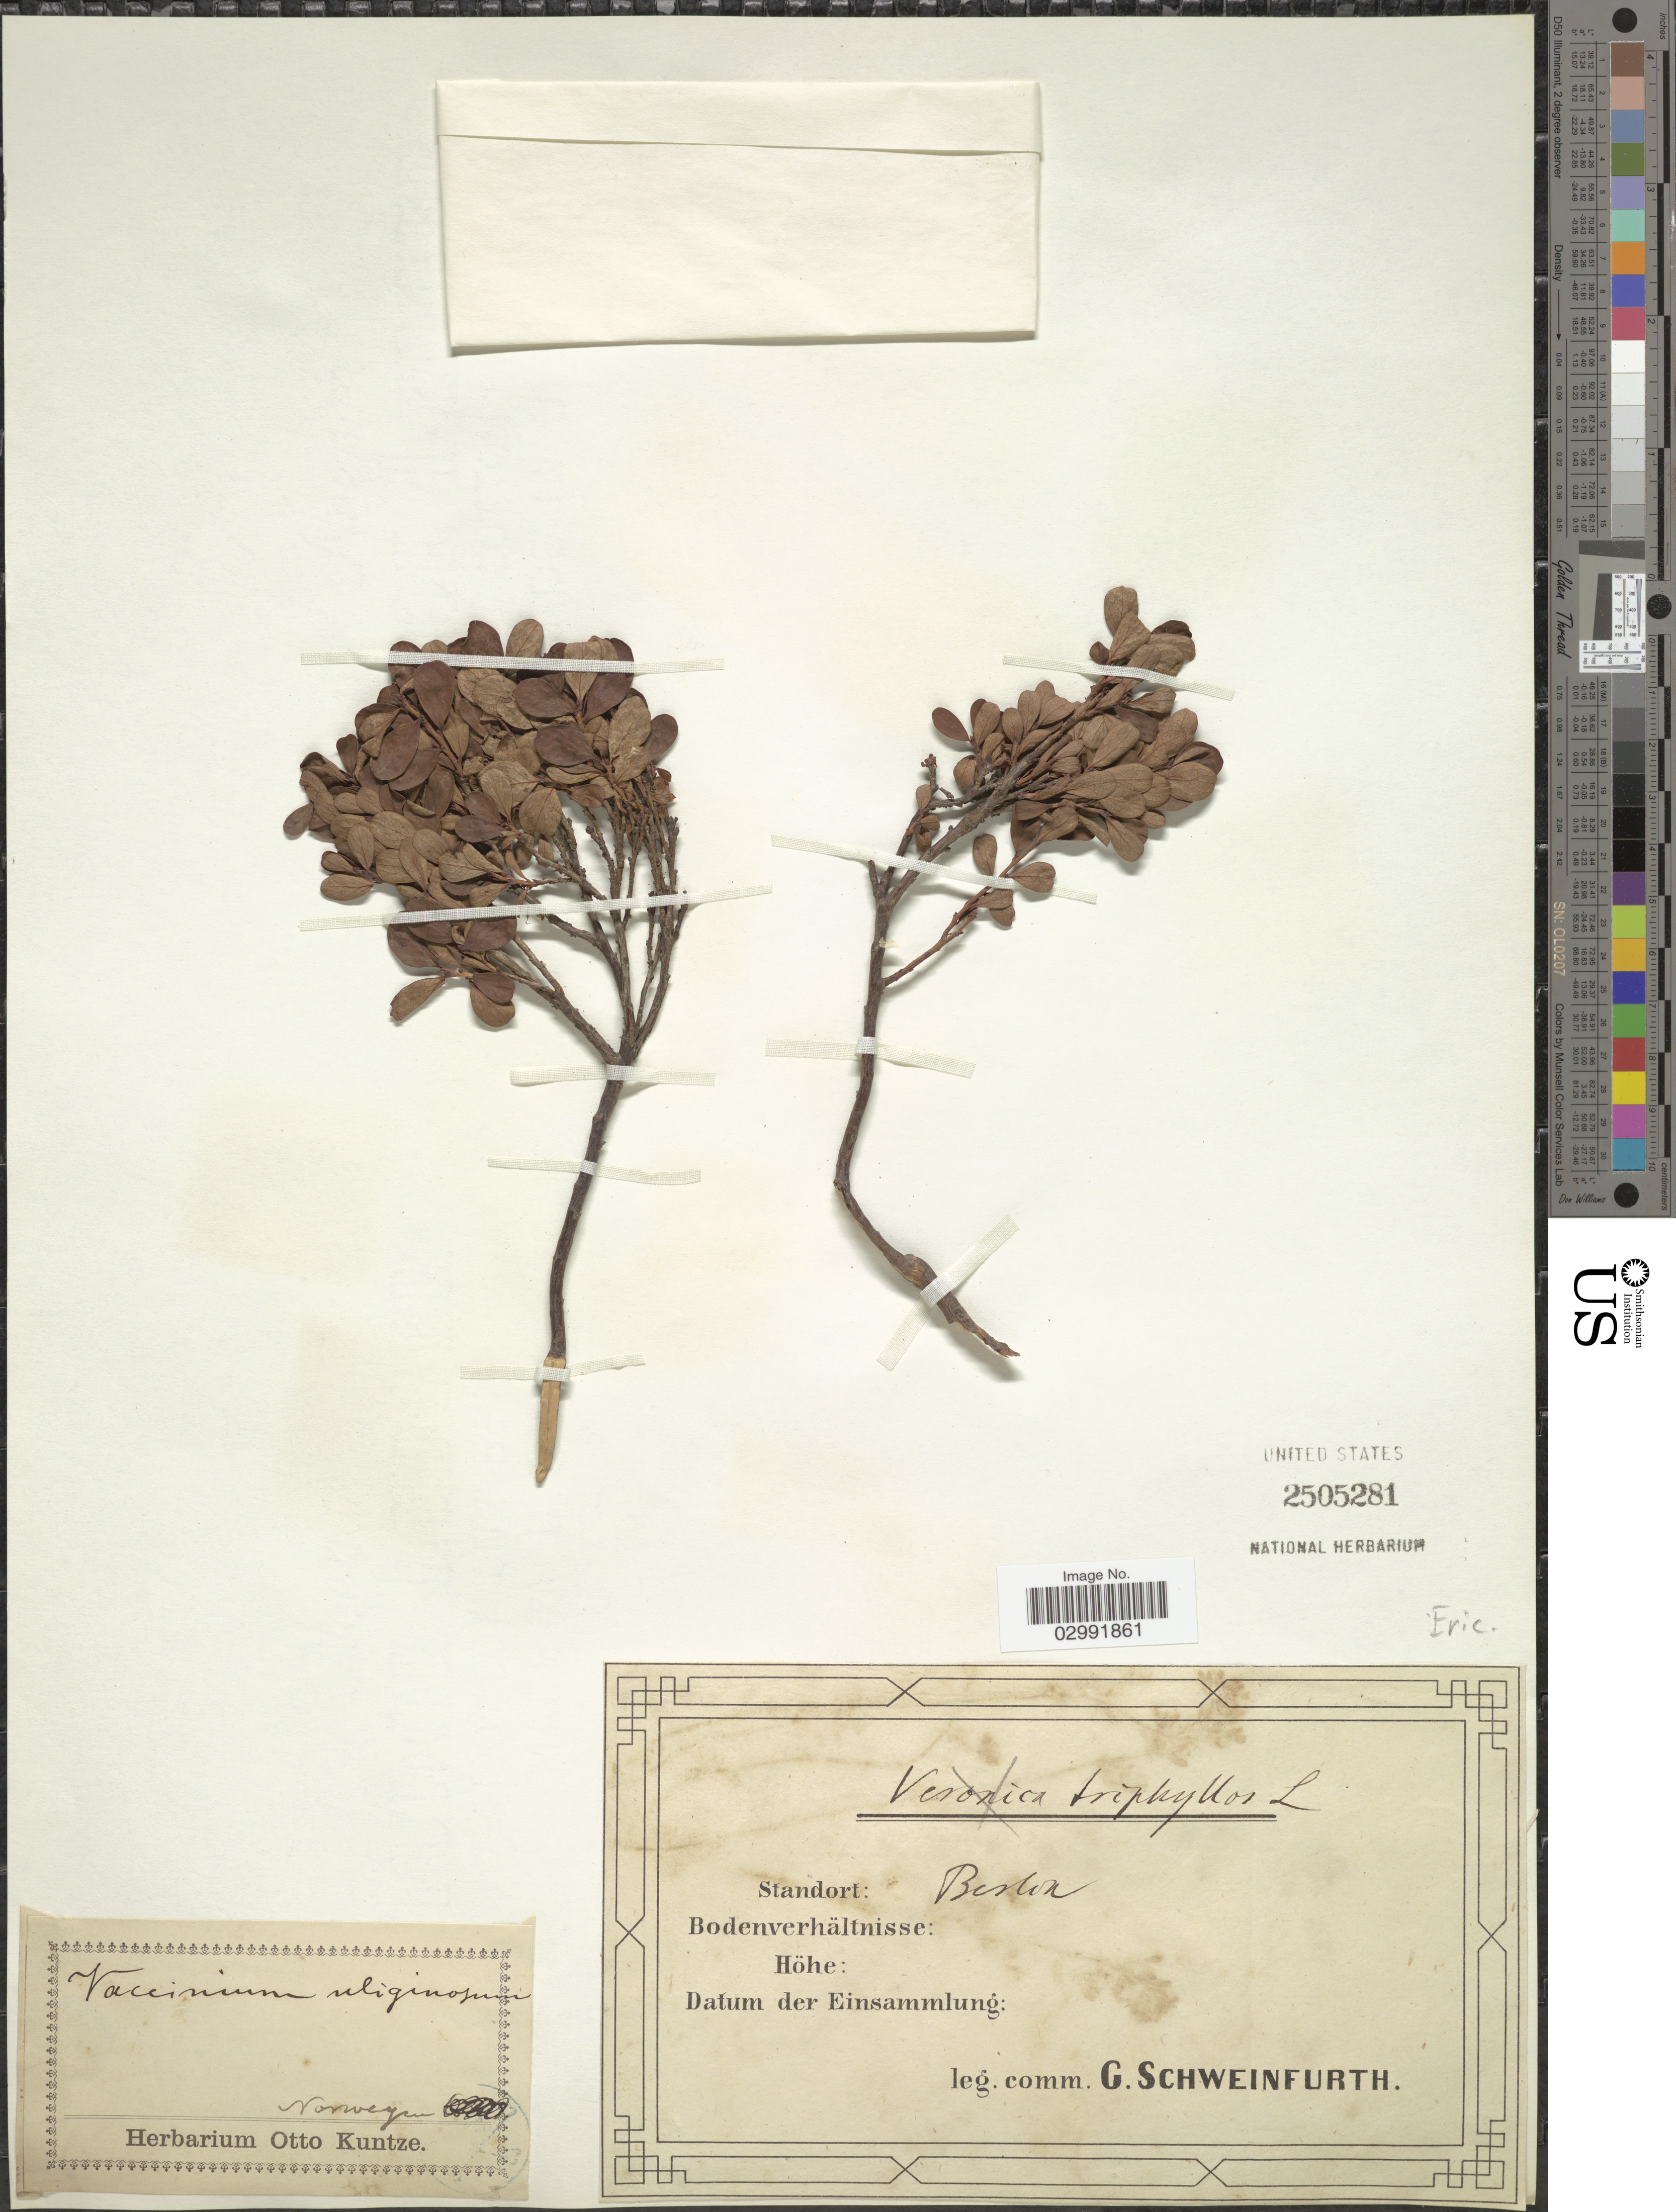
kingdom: Plantae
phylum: Tracheophyta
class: Magnoliopsida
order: Ericales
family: Ericaceae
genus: Vaccinium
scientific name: Vaccinium uliginosum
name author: L.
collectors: G. A. Schweinfurth (herbarium)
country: Norway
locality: Norwegen. Beslon.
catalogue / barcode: US 2505281